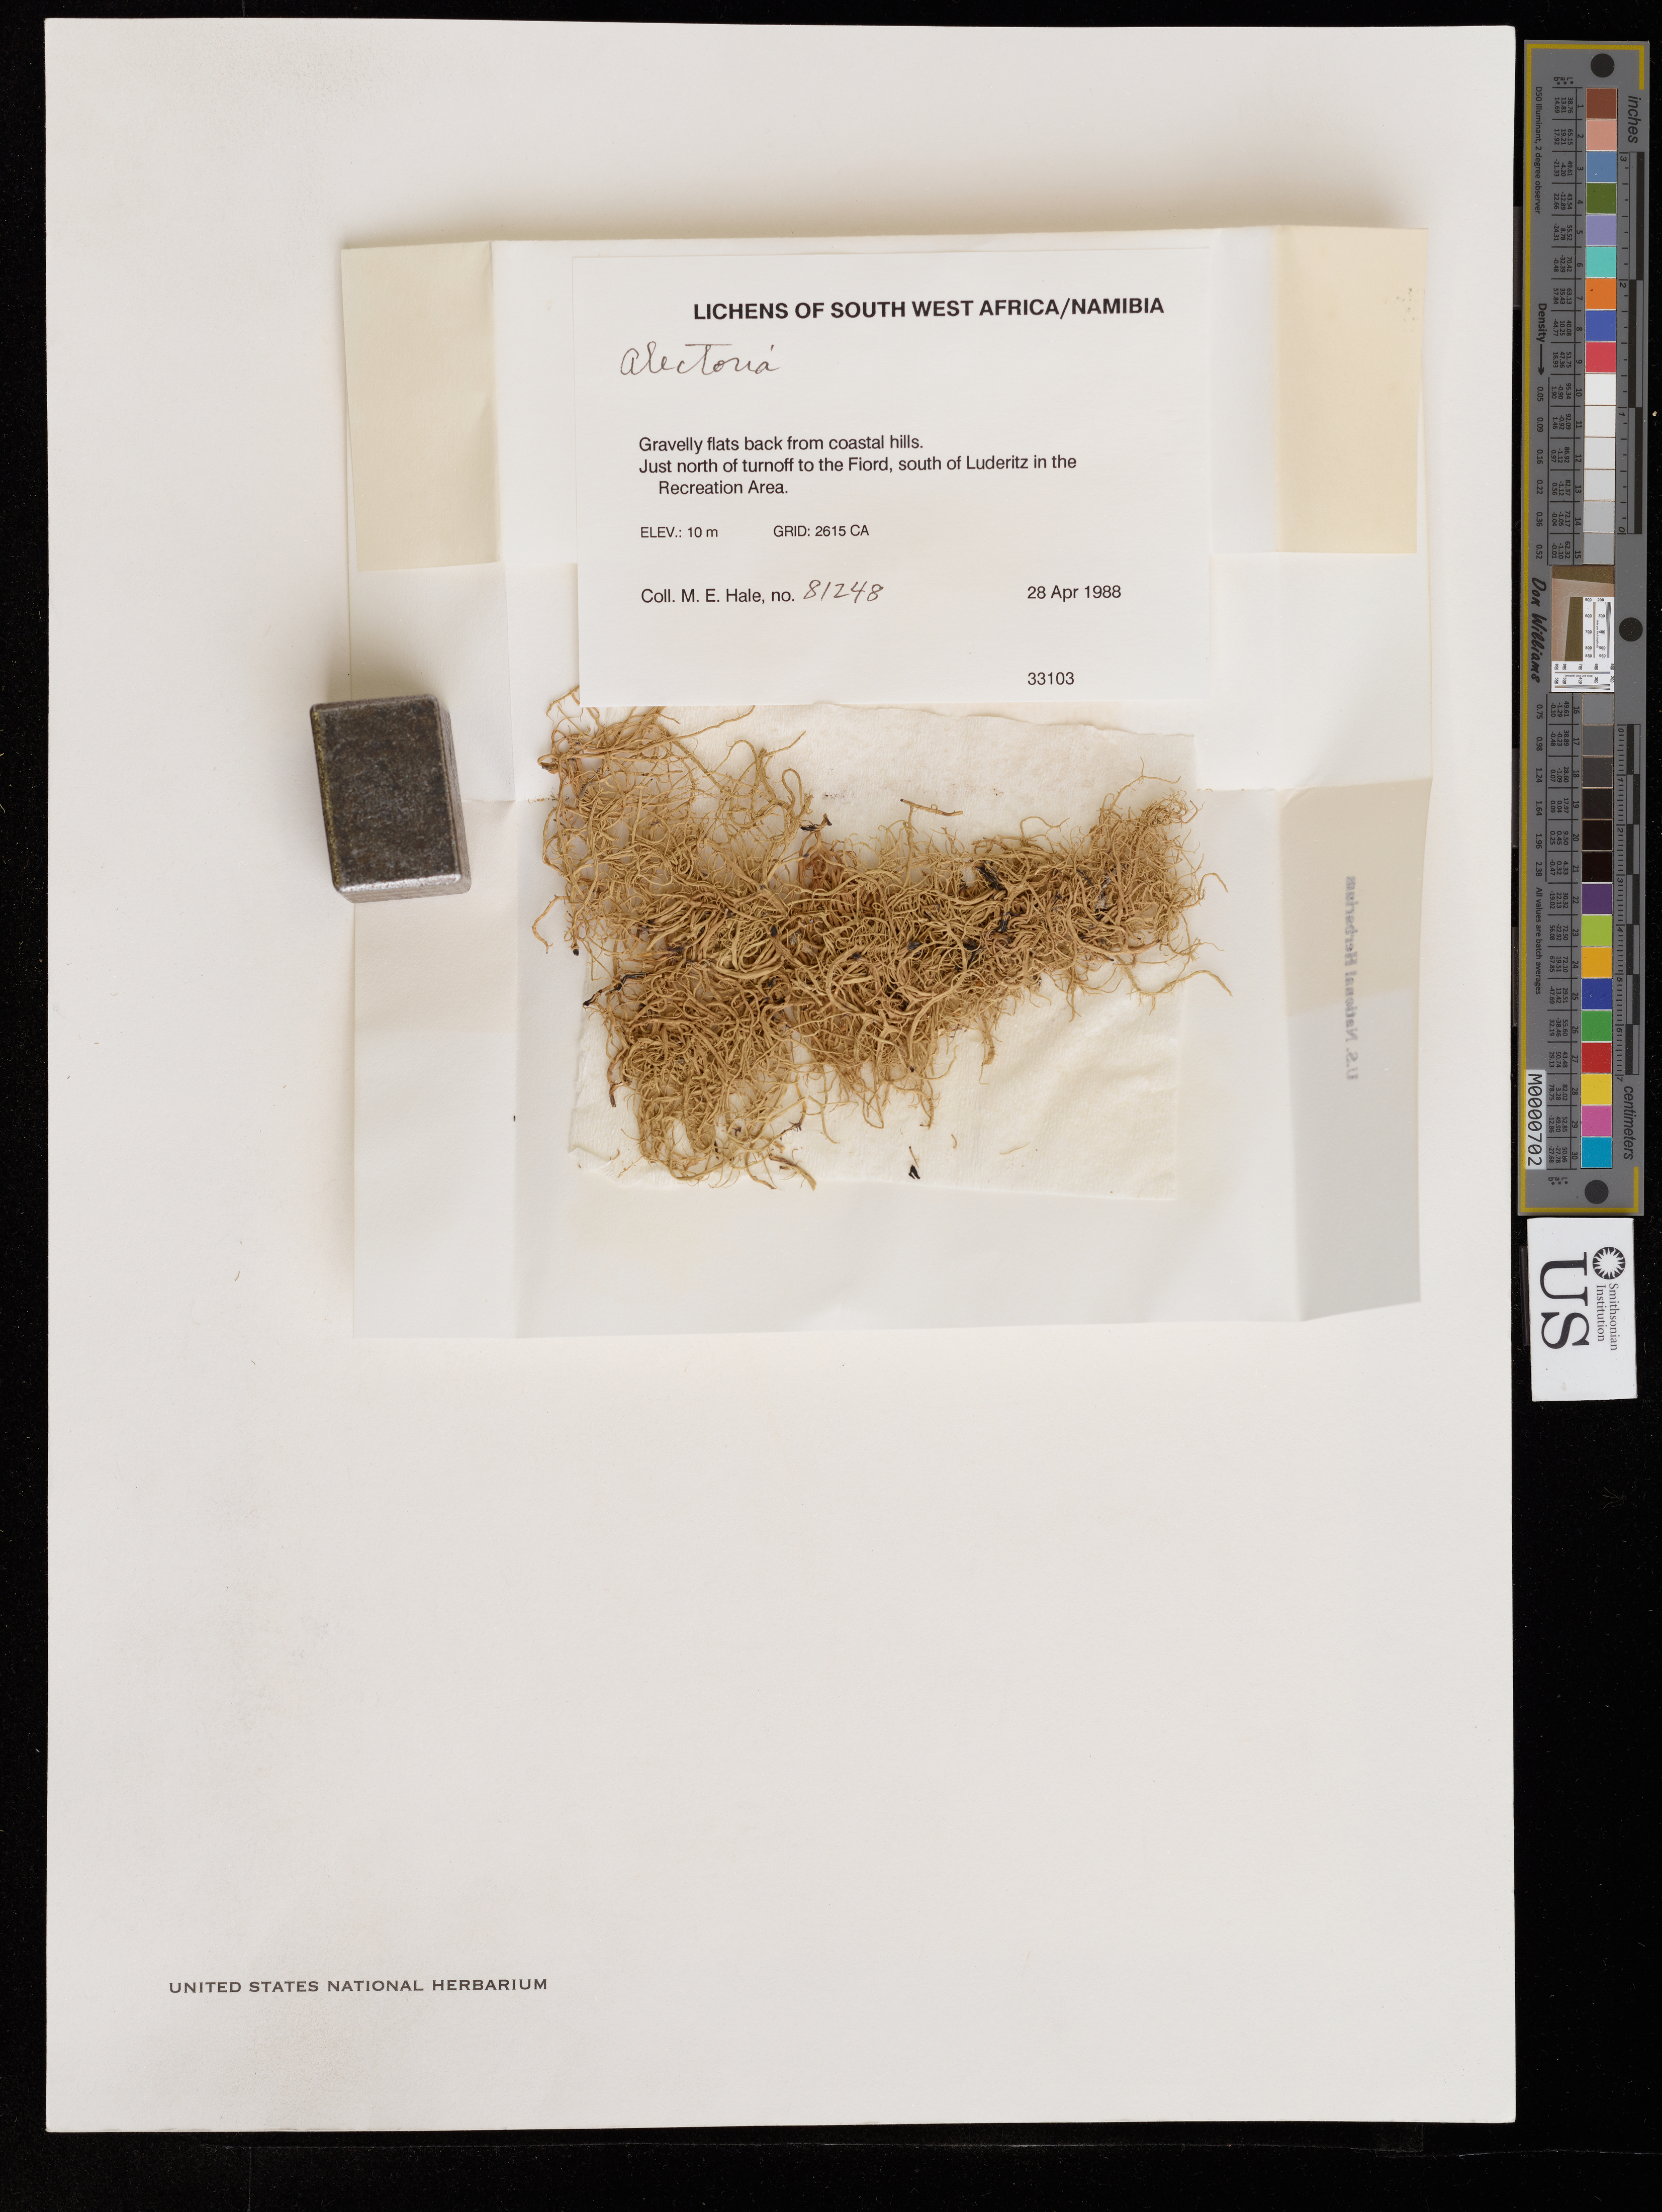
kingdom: Fungi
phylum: Ascomycota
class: Lecanoromycetes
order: Lecanorales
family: Ramalinaceae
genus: Ramalina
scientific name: Ramalina angulosa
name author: Laurer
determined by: Medeiros, Ian D., Peter Buck Postdoctoral Fellow (US), Smithsonian Institution - National Museum of Natural History (UNITED STATES)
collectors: M. Hale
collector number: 81248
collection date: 1988-04-28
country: Namibia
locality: South West Africa. Just north of turnoff to the Fiord, south of Luderitz in the Recreation Area. Grid: 2615 CA.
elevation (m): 10